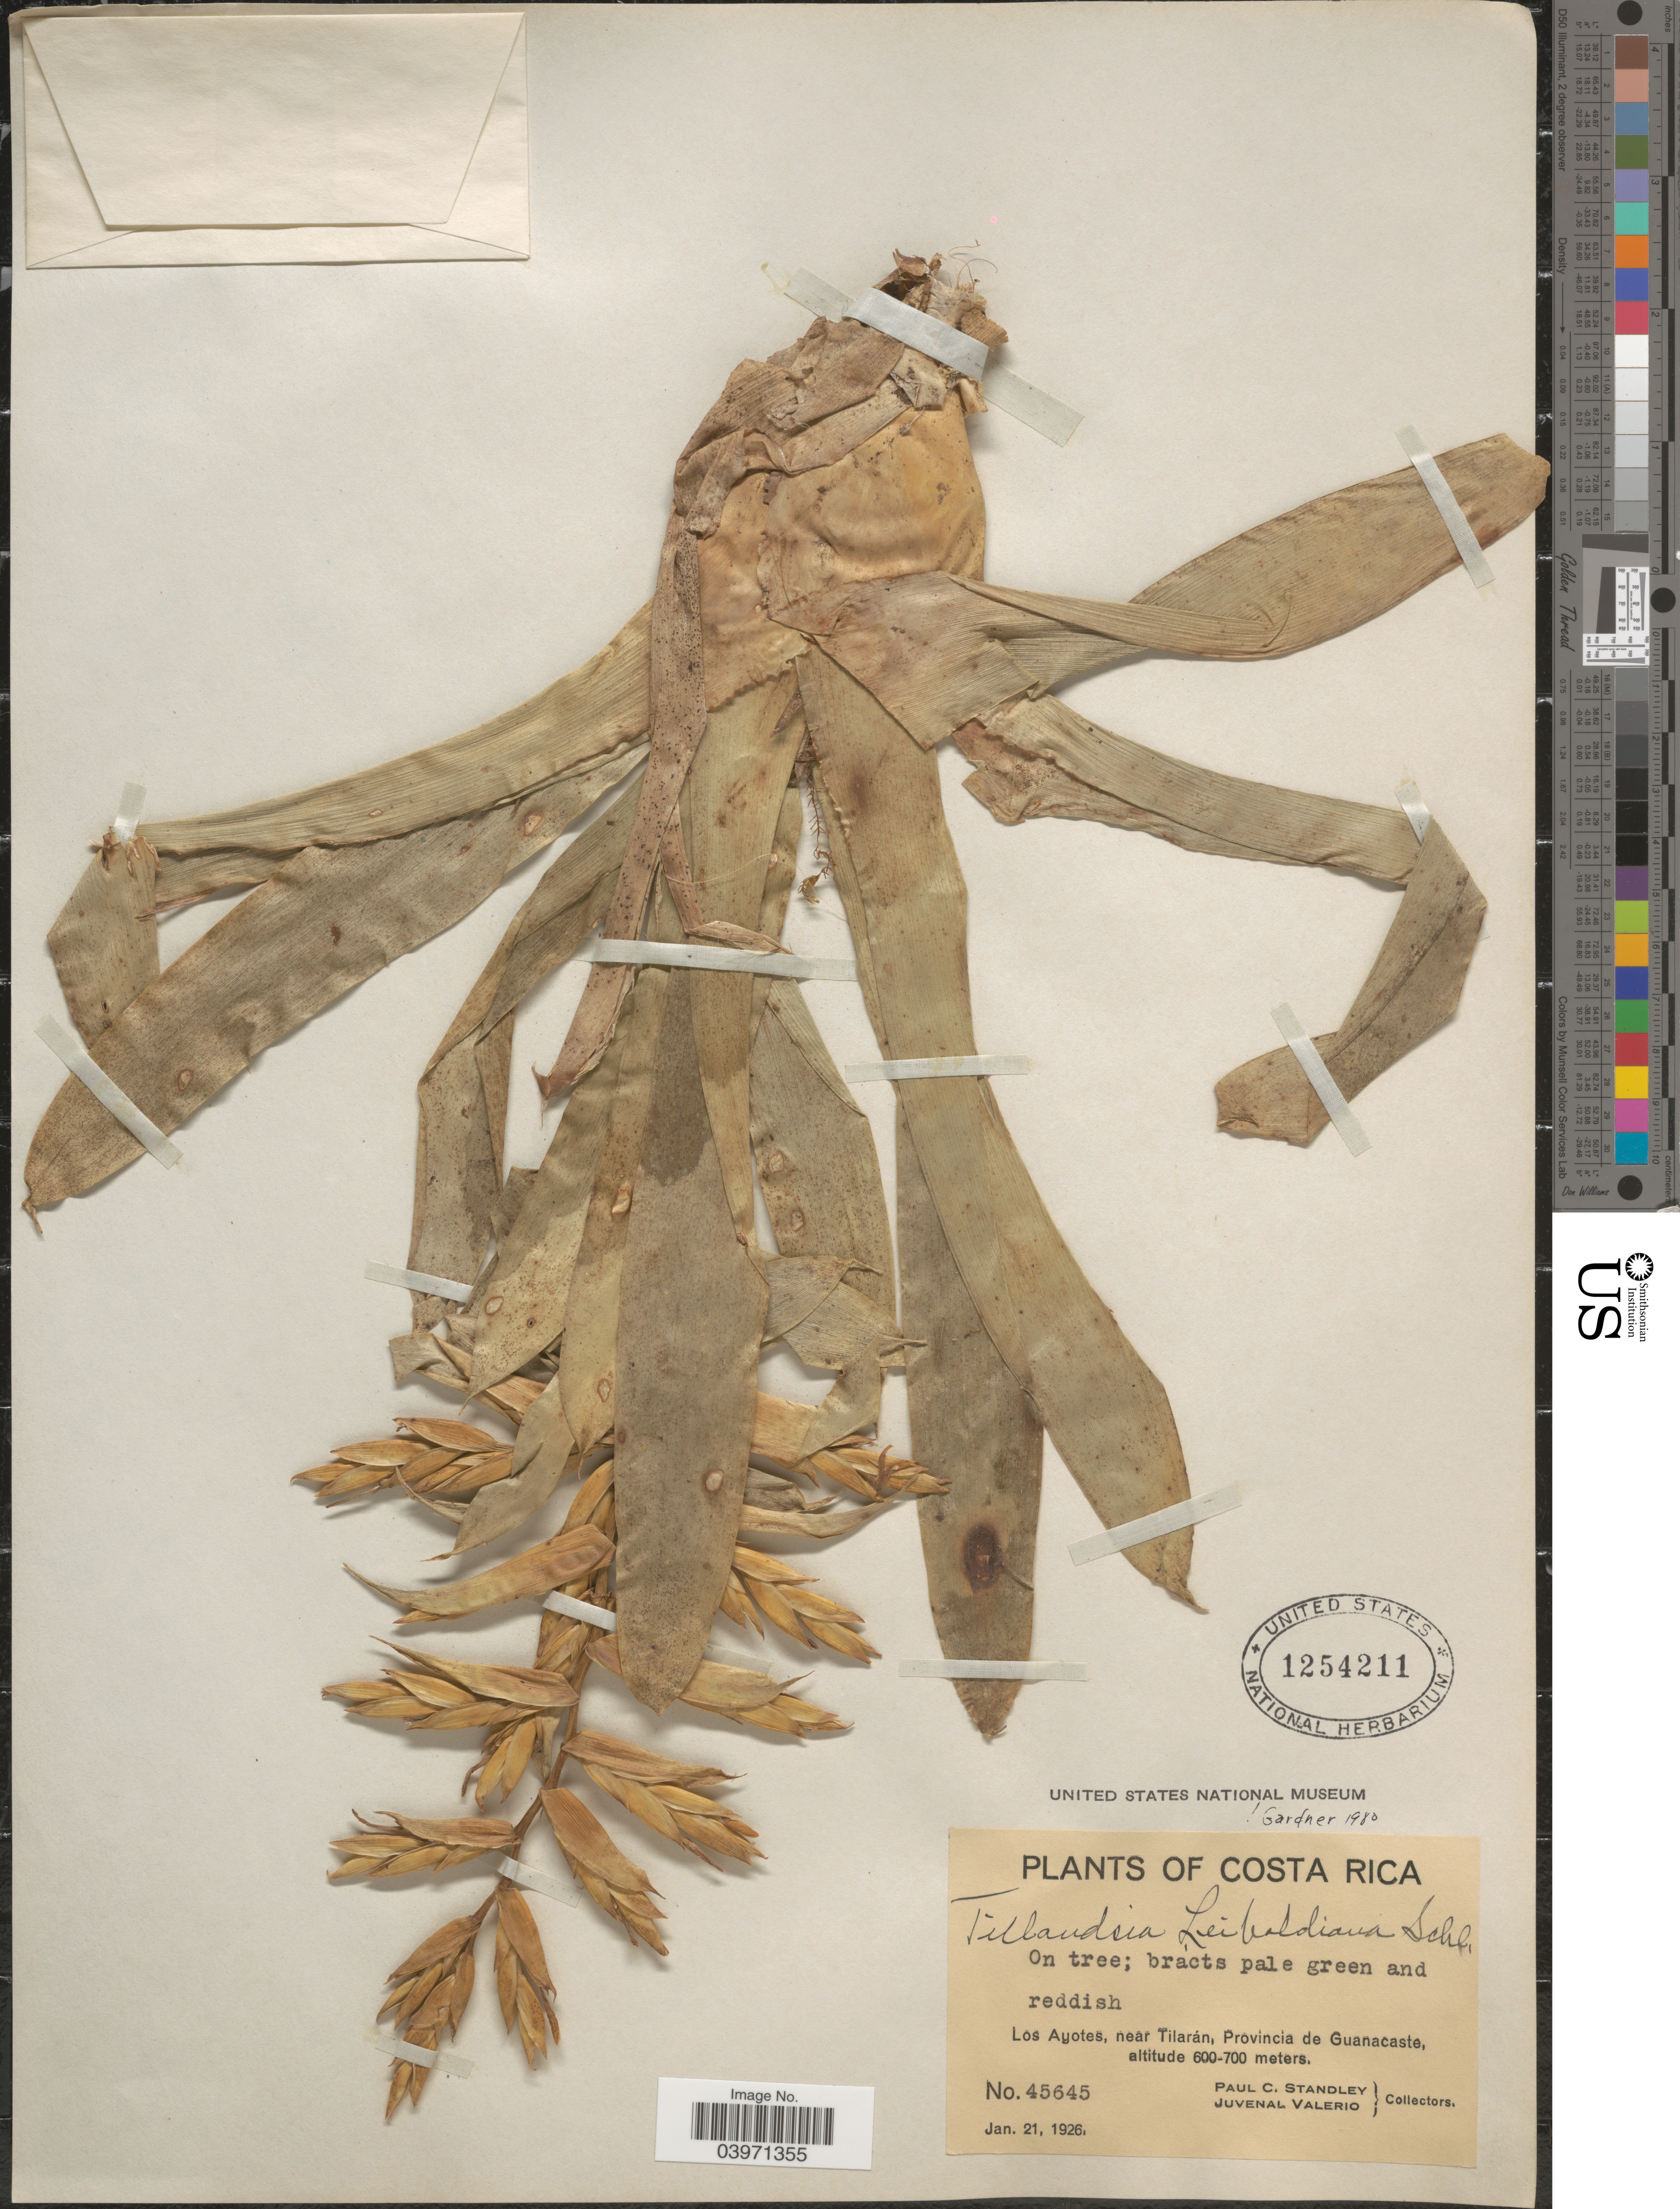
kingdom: Plantae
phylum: Tracheophyta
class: Liliopsida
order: Poales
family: Bromeliaceae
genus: Tillandsia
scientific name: Tillandsia leiboldiana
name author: Schltdl.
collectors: P. C. Standley & J. Valerio R.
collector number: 45645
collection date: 1926-01-21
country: Costa Rica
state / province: Guanacaste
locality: Los Ayotes, near Tilarán.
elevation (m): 600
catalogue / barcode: US 1254211